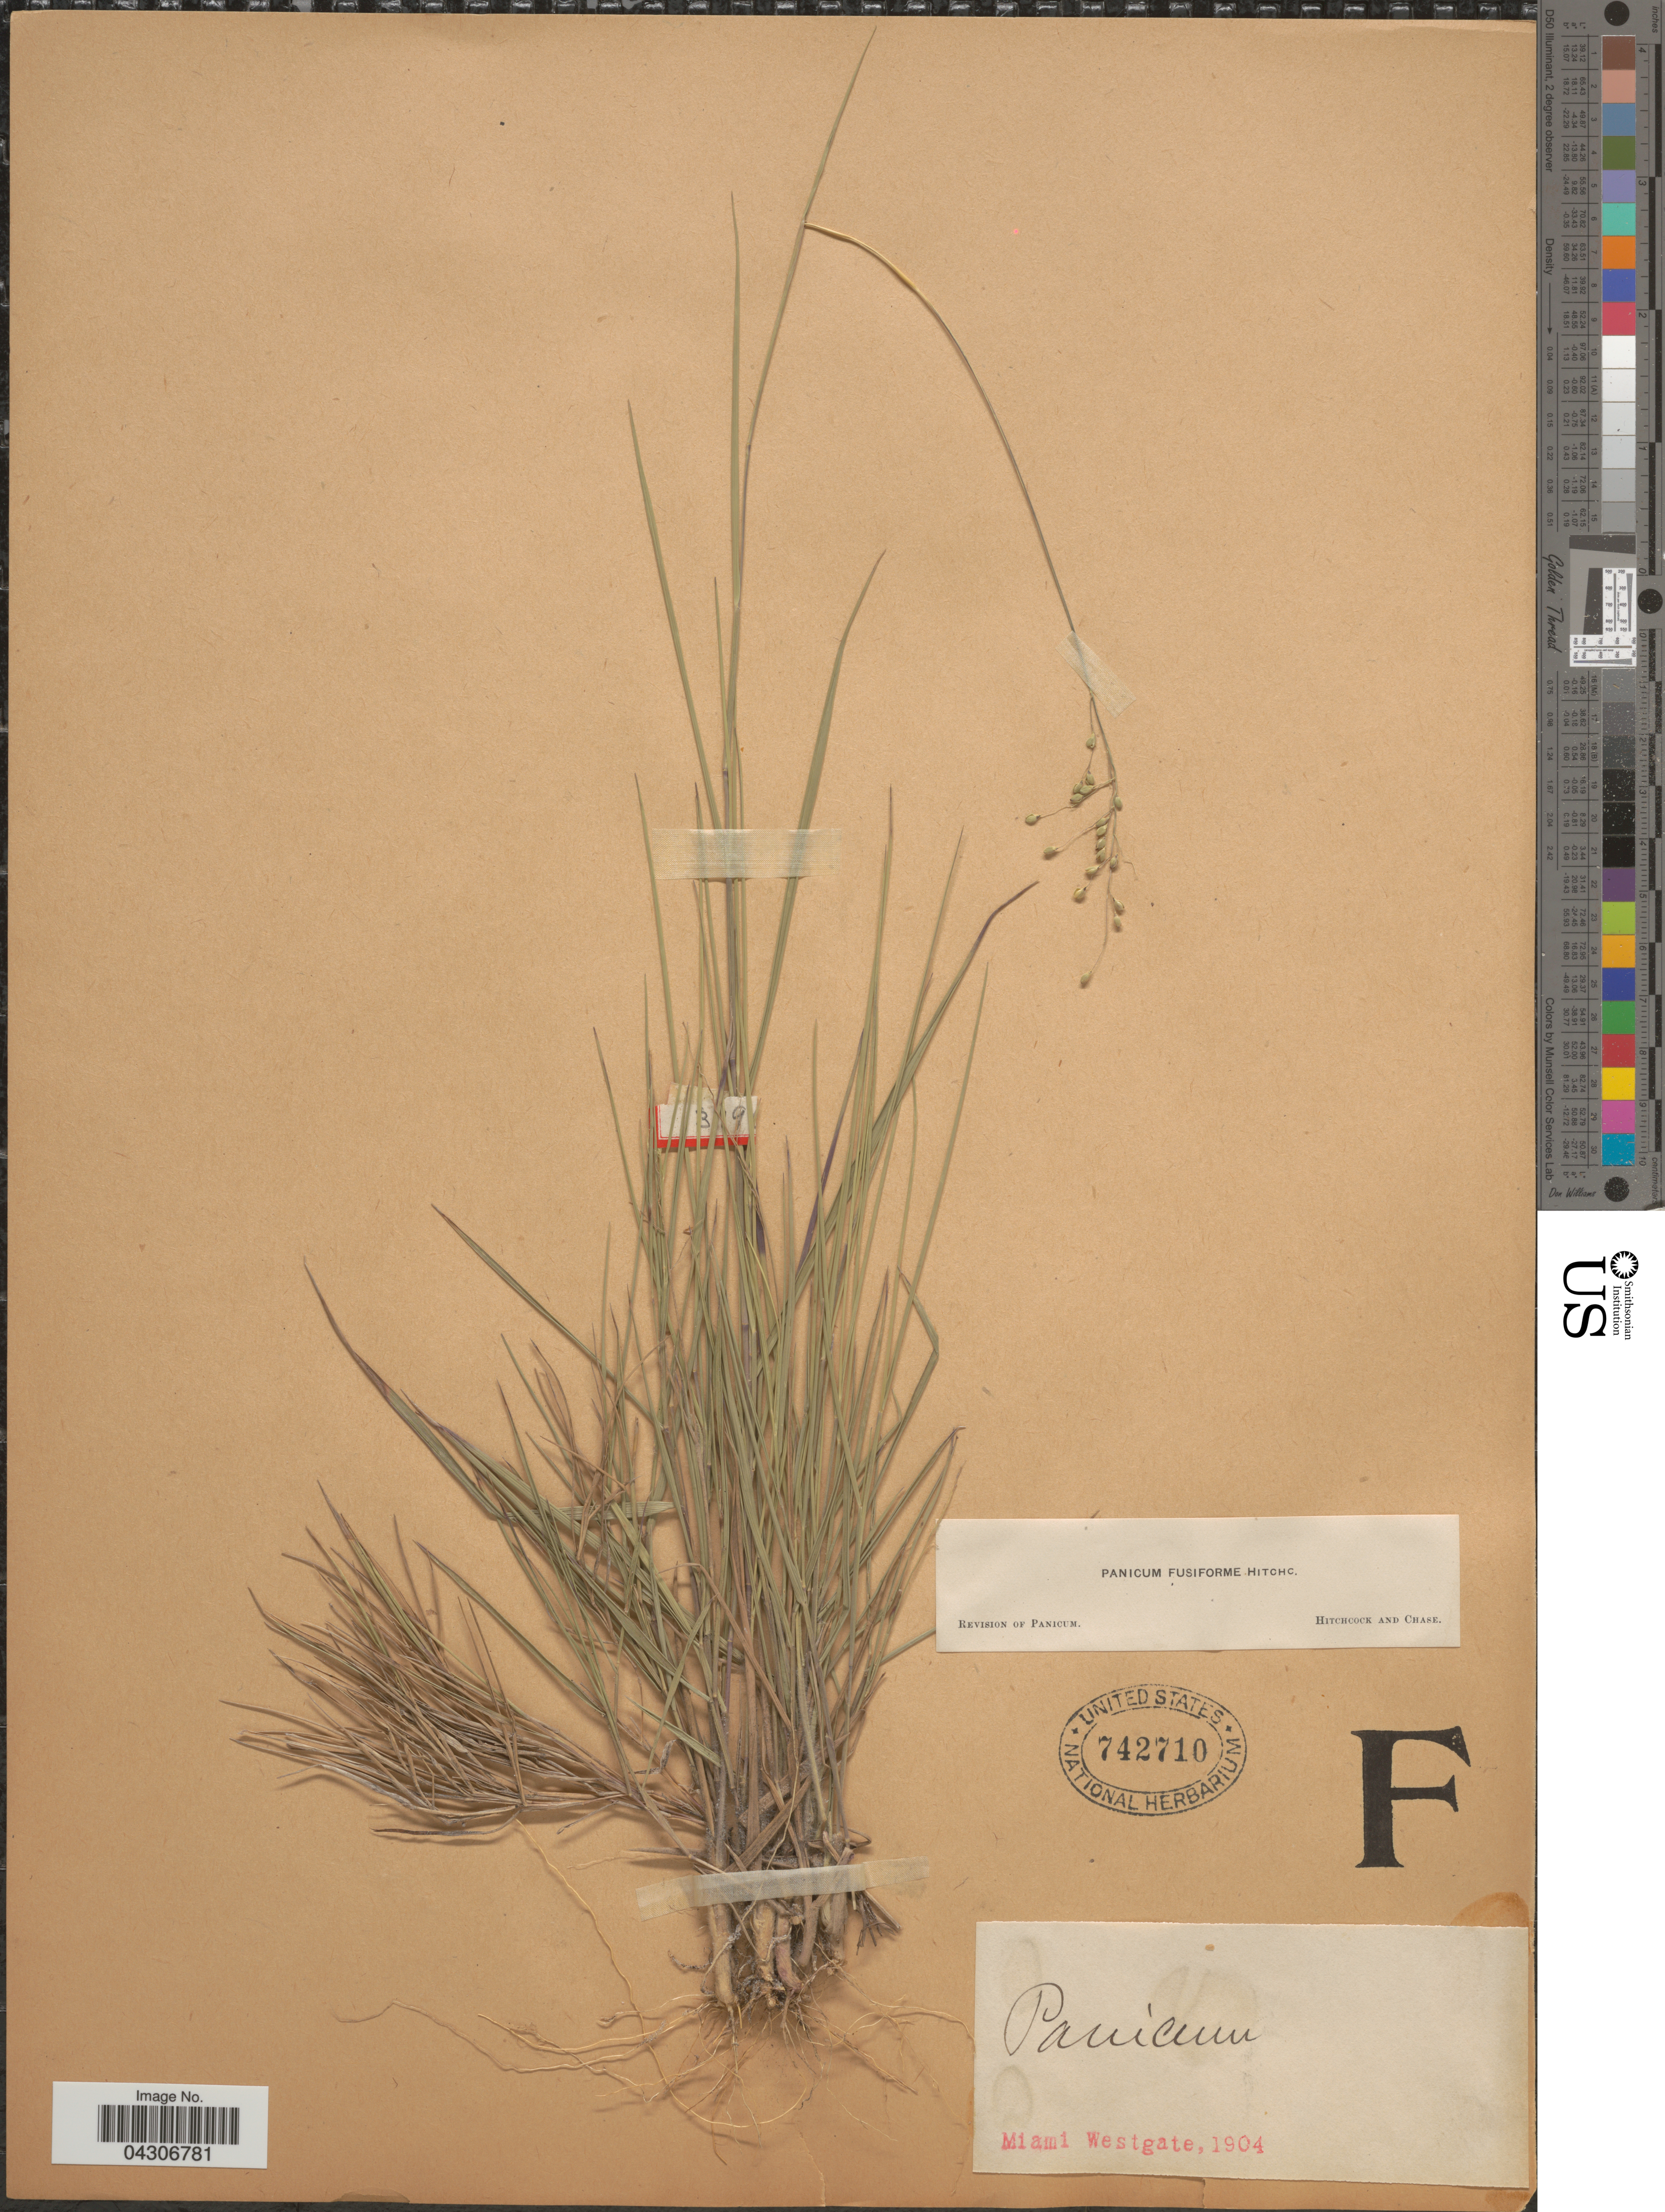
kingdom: Plantae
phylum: Tracheophyta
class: Liliopsida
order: Poales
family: Poaceae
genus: Dichanthelium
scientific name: Dichanthelium aciculare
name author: (Desv. ex Poir.) Gould & C.A. Clark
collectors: -. Westgate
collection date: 1904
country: United States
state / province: Florida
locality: Miami.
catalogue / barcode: US 742710